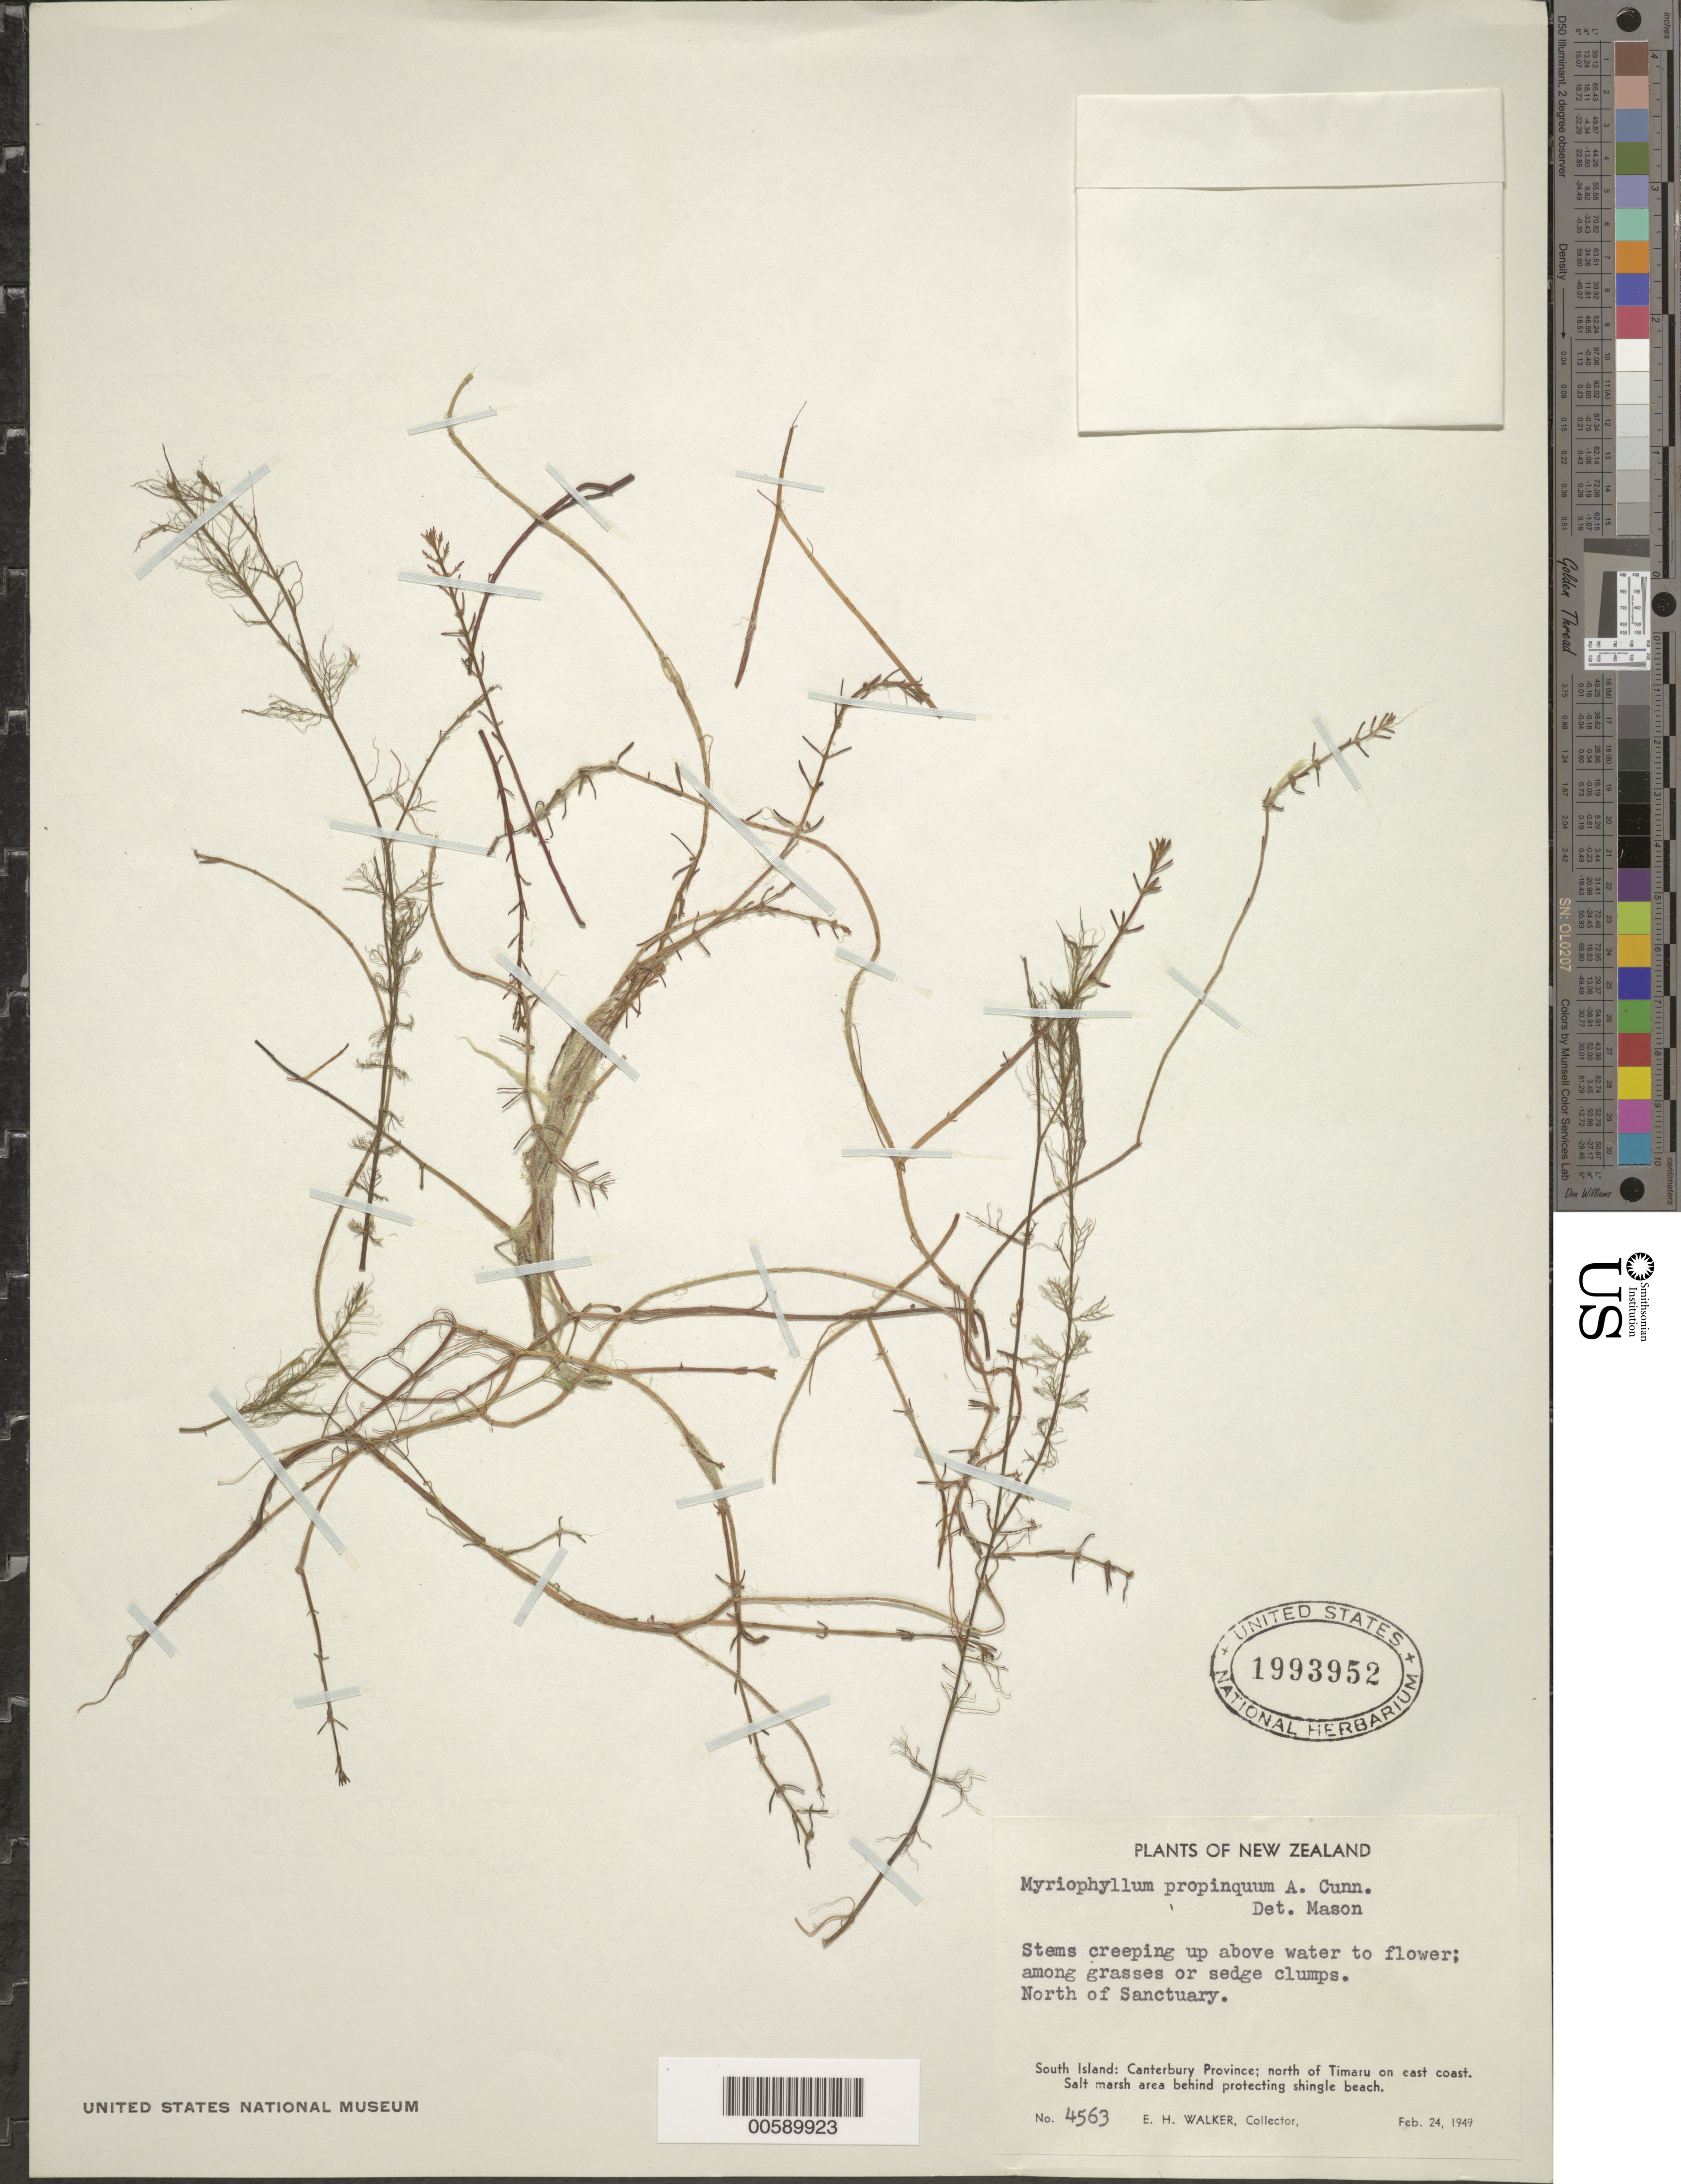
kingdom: Plantae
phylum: Tracheophyta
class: Magnoliopsida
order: Saxifragales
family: Haloragaceae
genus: Myriophyllum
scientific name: Myriophyllum wangerinii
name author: Schindl.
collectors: E. H. Walker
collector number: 4563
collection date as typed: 24 Feb 1949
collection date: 1949-02-24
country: New Zealand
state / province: Canterbury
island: South Island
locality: Timaru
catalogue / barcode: US 1993952